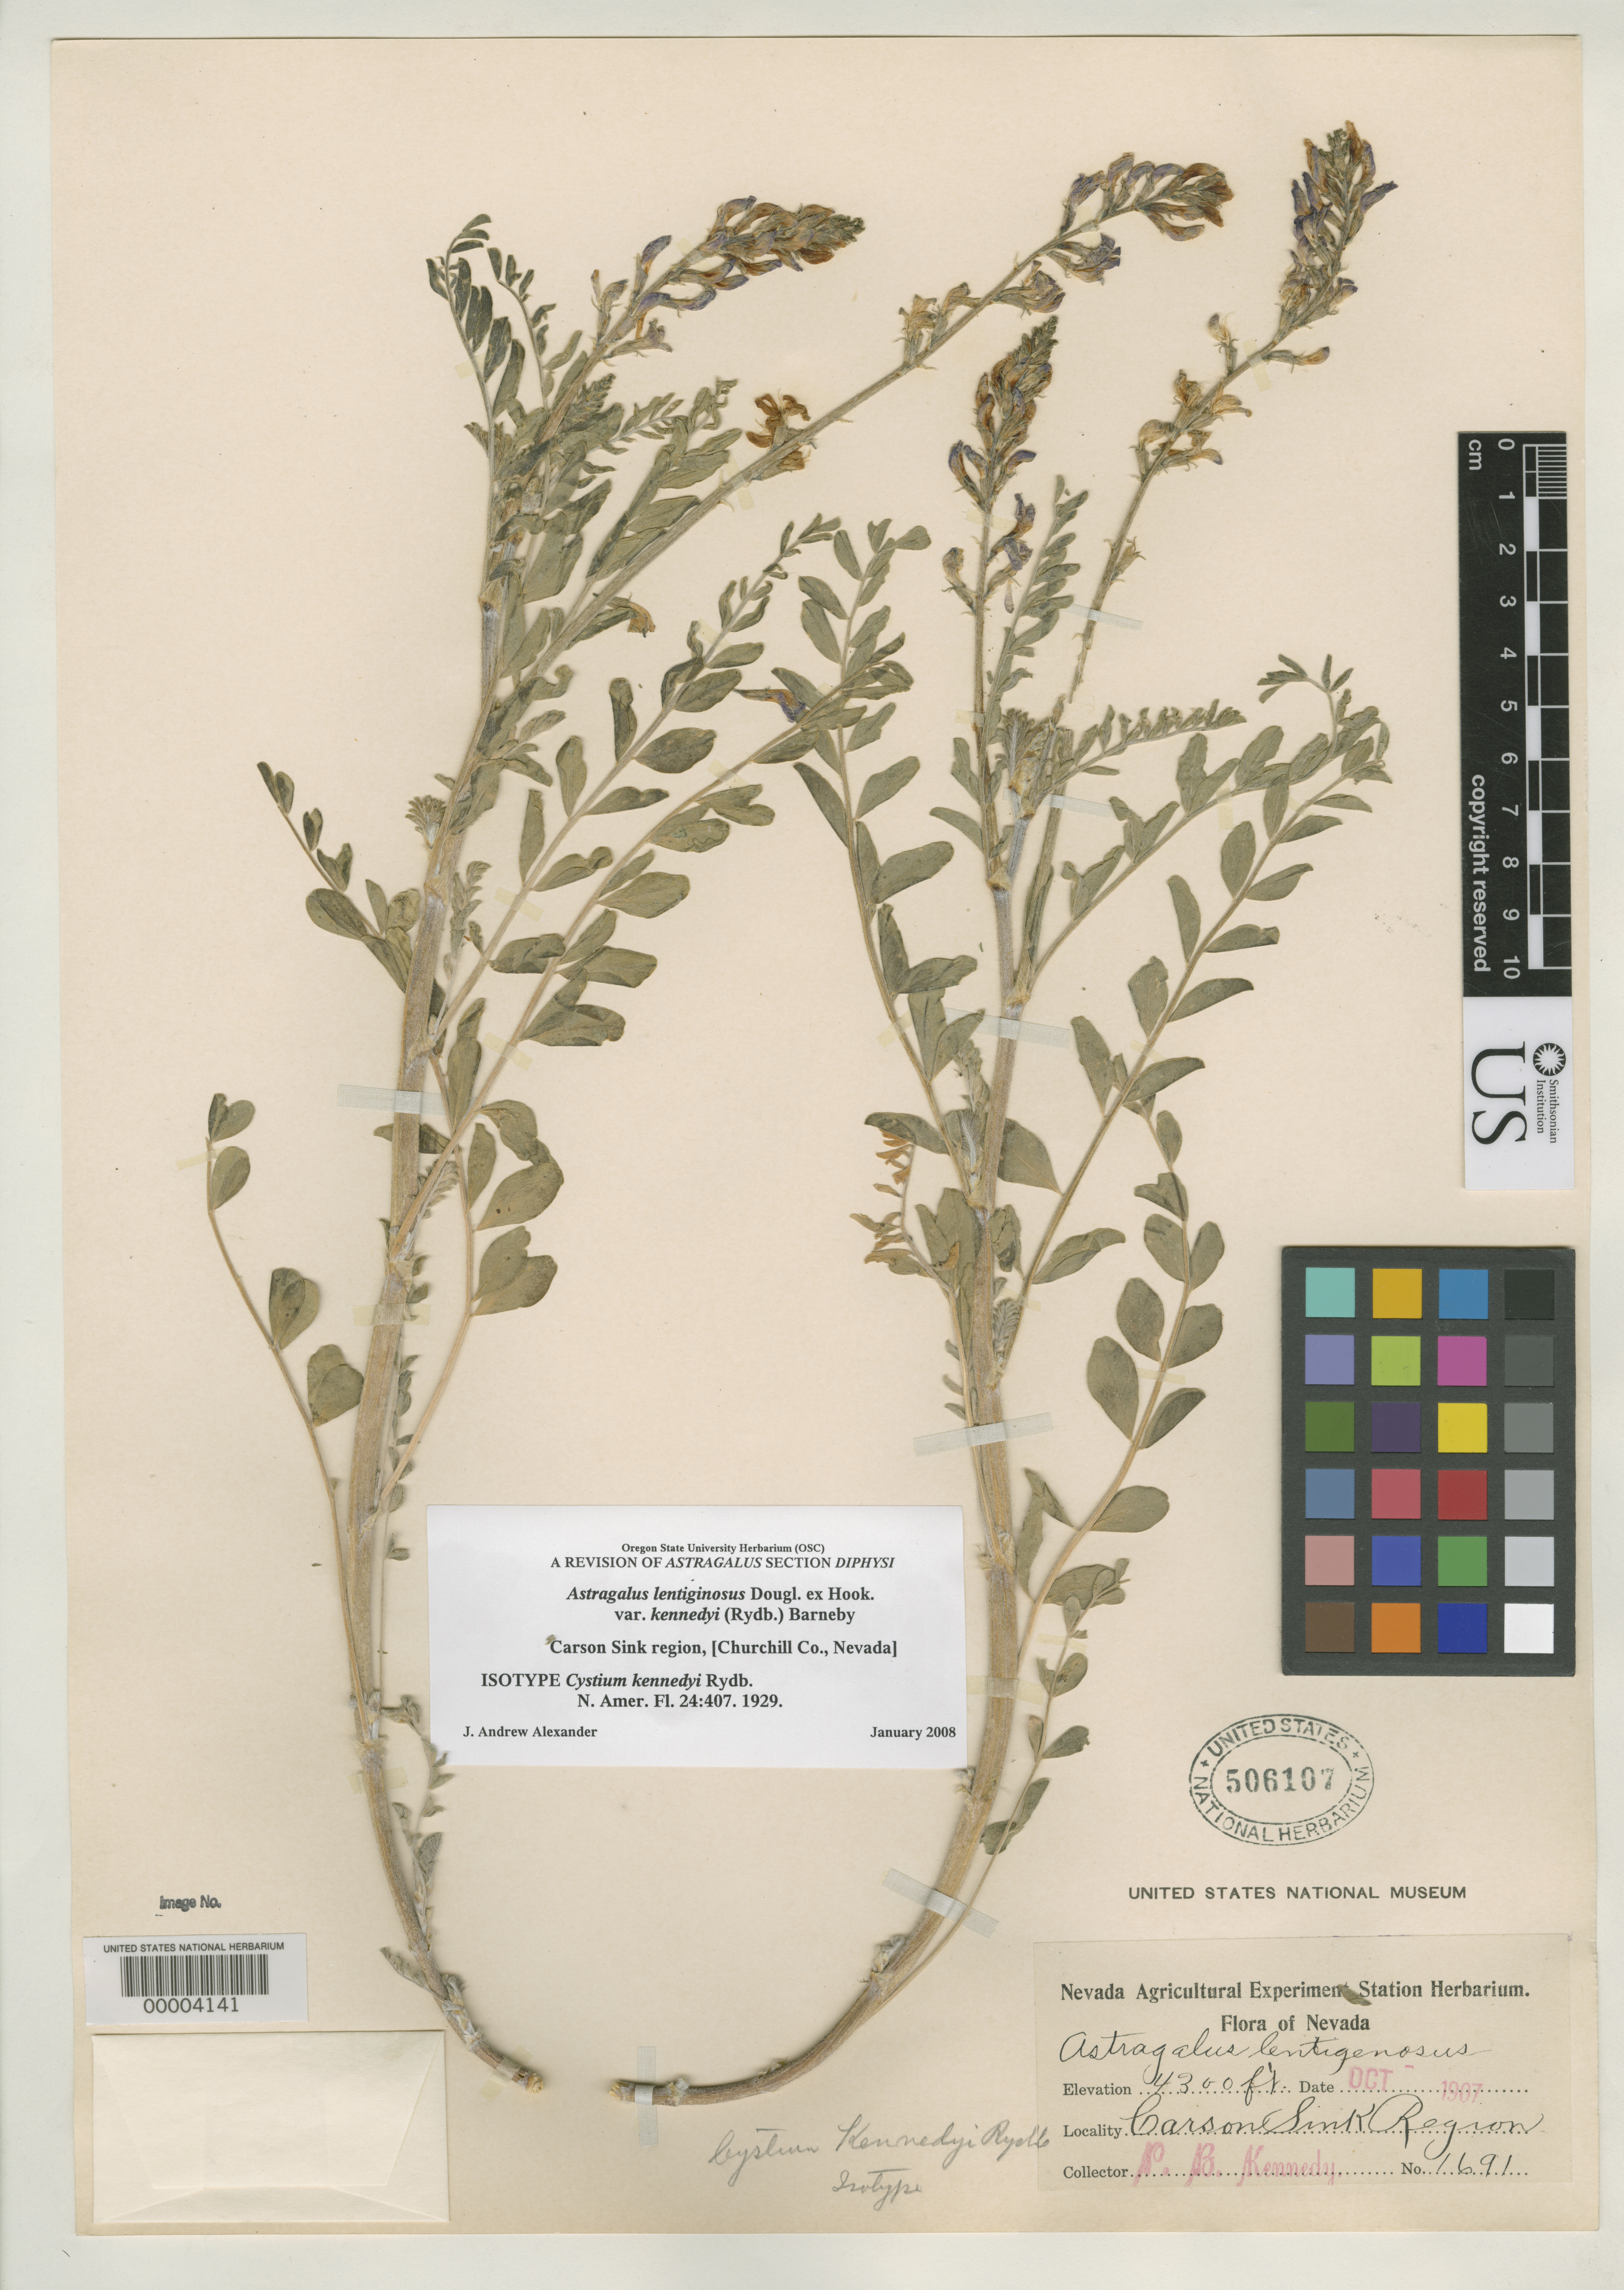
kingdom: Plantae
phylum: Tracheophyta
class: Magnoliopsida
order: Fabales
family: Fabaceae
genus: Cystium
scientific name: Cystium kennedyi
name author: Rydb.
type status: Isotype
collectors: P. B. Kennedy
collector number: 1691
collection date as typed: Oct 1907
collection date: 1907-10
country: United States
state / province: Nevada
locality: Carson Sink region.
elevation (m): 1829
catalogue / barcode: US 506107